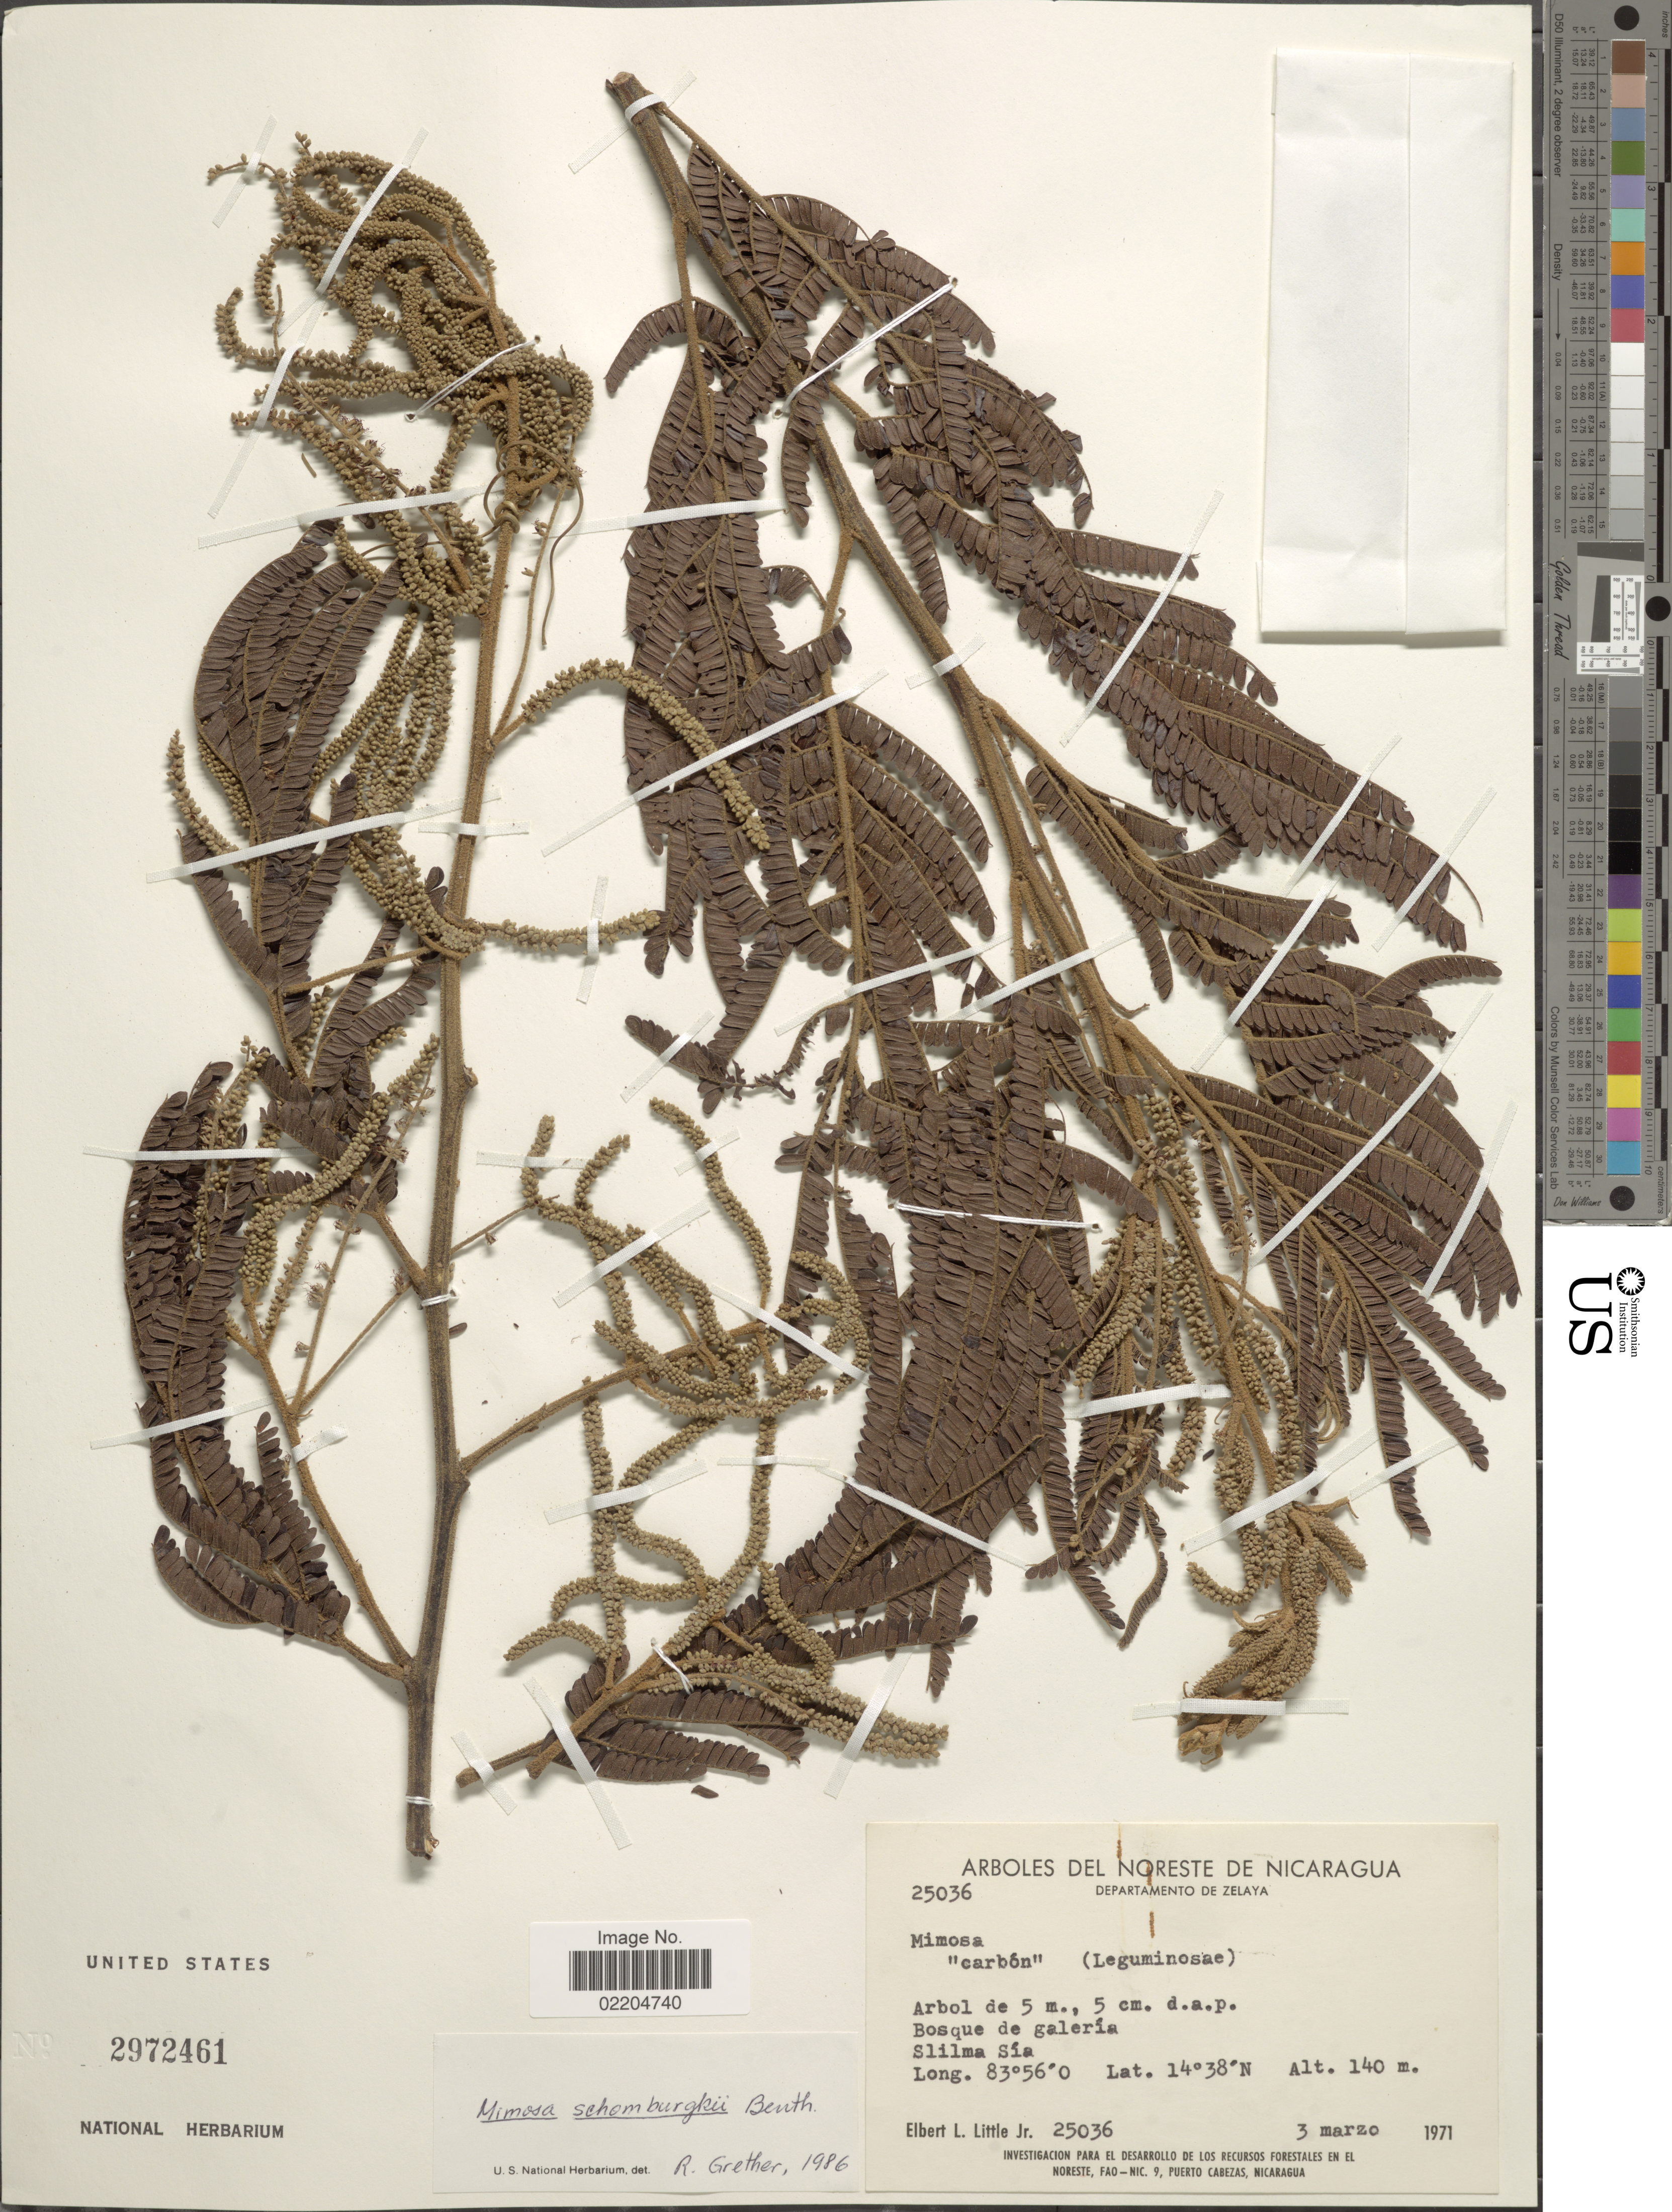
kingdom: Plantae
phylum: Tracheophyta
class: Magnoliopsida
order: Fabales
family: Fabaceae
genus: Mimosa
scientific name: Mimosa schomburgkii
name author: Benth.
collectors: E. L. Little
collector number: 25036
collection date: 1971-03-03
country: Nicaragua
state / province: Atlantico Norte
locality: Departamento de Zelaya. Slilma Sia.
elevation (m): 140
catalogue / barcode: US 2972461